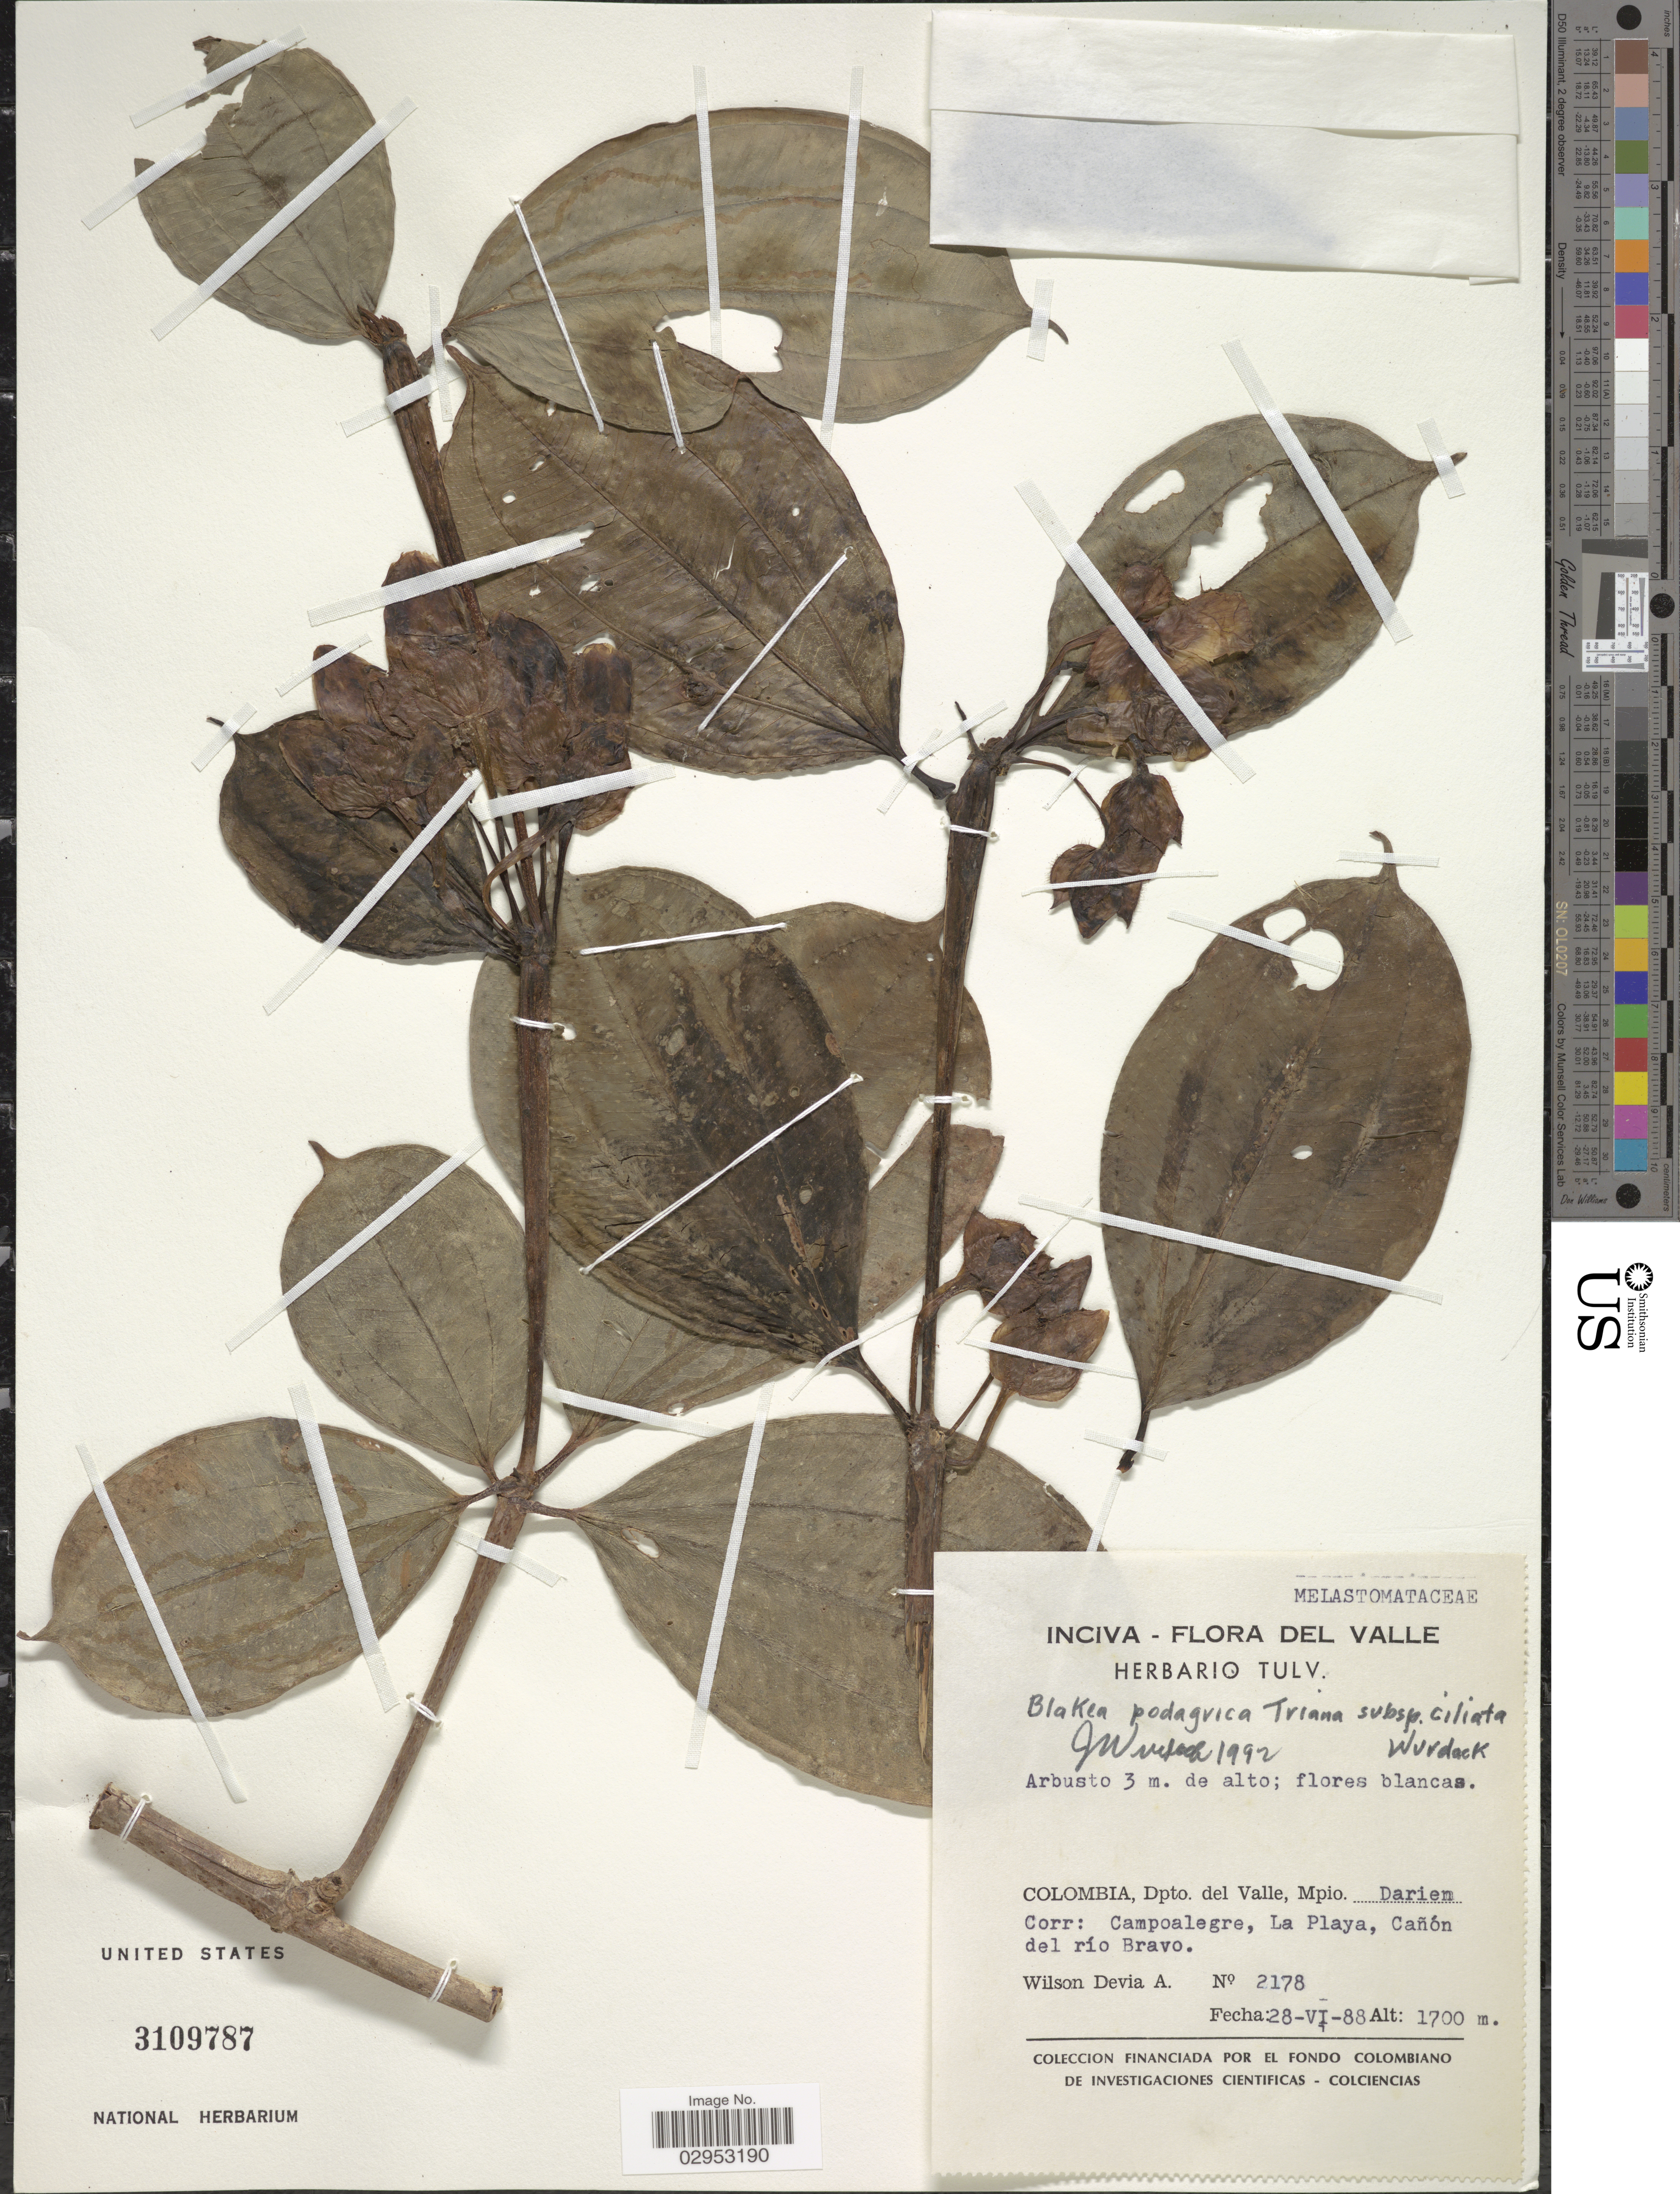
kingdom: Plantae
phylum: Tracheophyta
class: Magnoliopsida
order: Myrtales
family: Melastomataceae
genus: Blakea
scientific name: Blakea podagrica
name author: Triana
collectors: W. Devia A.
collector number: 2178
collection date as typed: Transcribed d/m/y: 28/6/88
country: Colombia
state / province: Valle del Cauca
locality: Del Valle. Dpto. del Valle, Mpio. Darien. Corr: Campoalegre, La Playa, Cañón del río Bravo.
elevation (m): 1700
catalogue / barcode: US 3109787